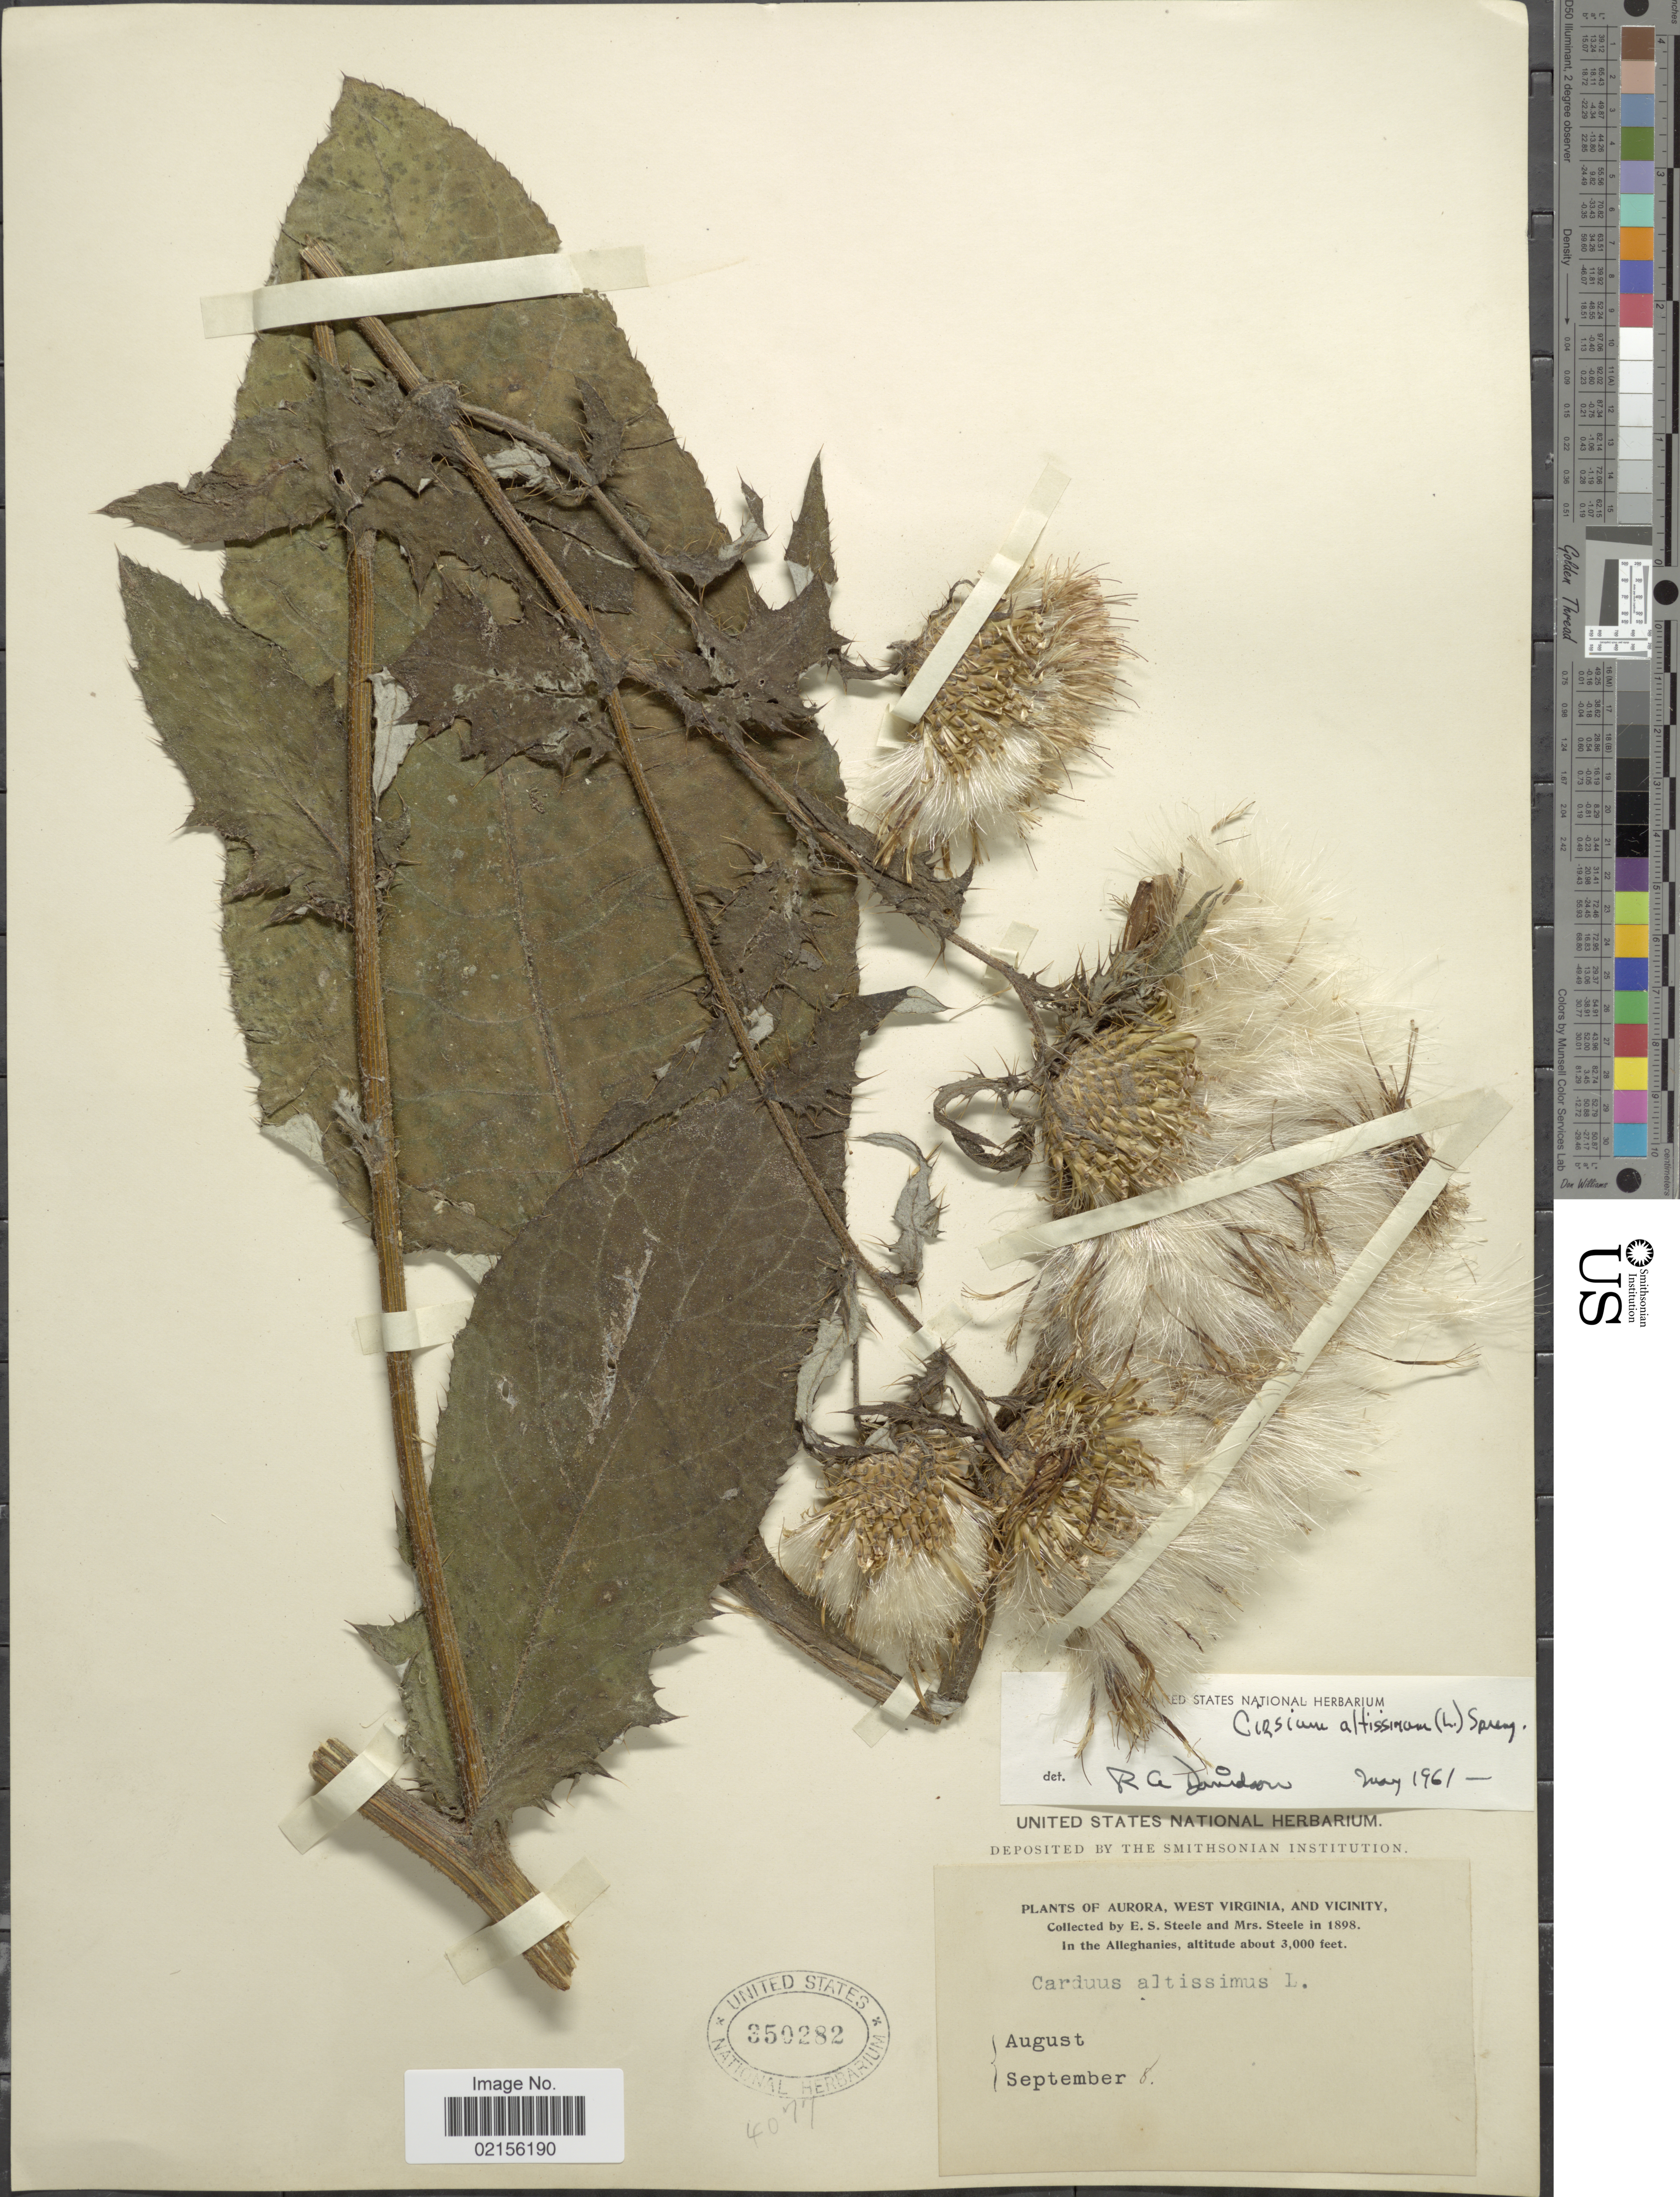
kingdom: Plantae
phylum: Tracheophyta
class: Magnoliopsida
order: Asterales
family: Asteraceae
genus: Cirsium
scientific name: Cirsium altissimum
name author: (L.) Spreng.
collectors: E. Steele & Mrs. E. S. Steele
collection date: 1898-09-08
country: United States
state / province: West Virginia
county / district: Preston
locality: Aurora, and vicinity, In the Alleghanies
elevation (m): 914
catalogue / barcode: US 350282